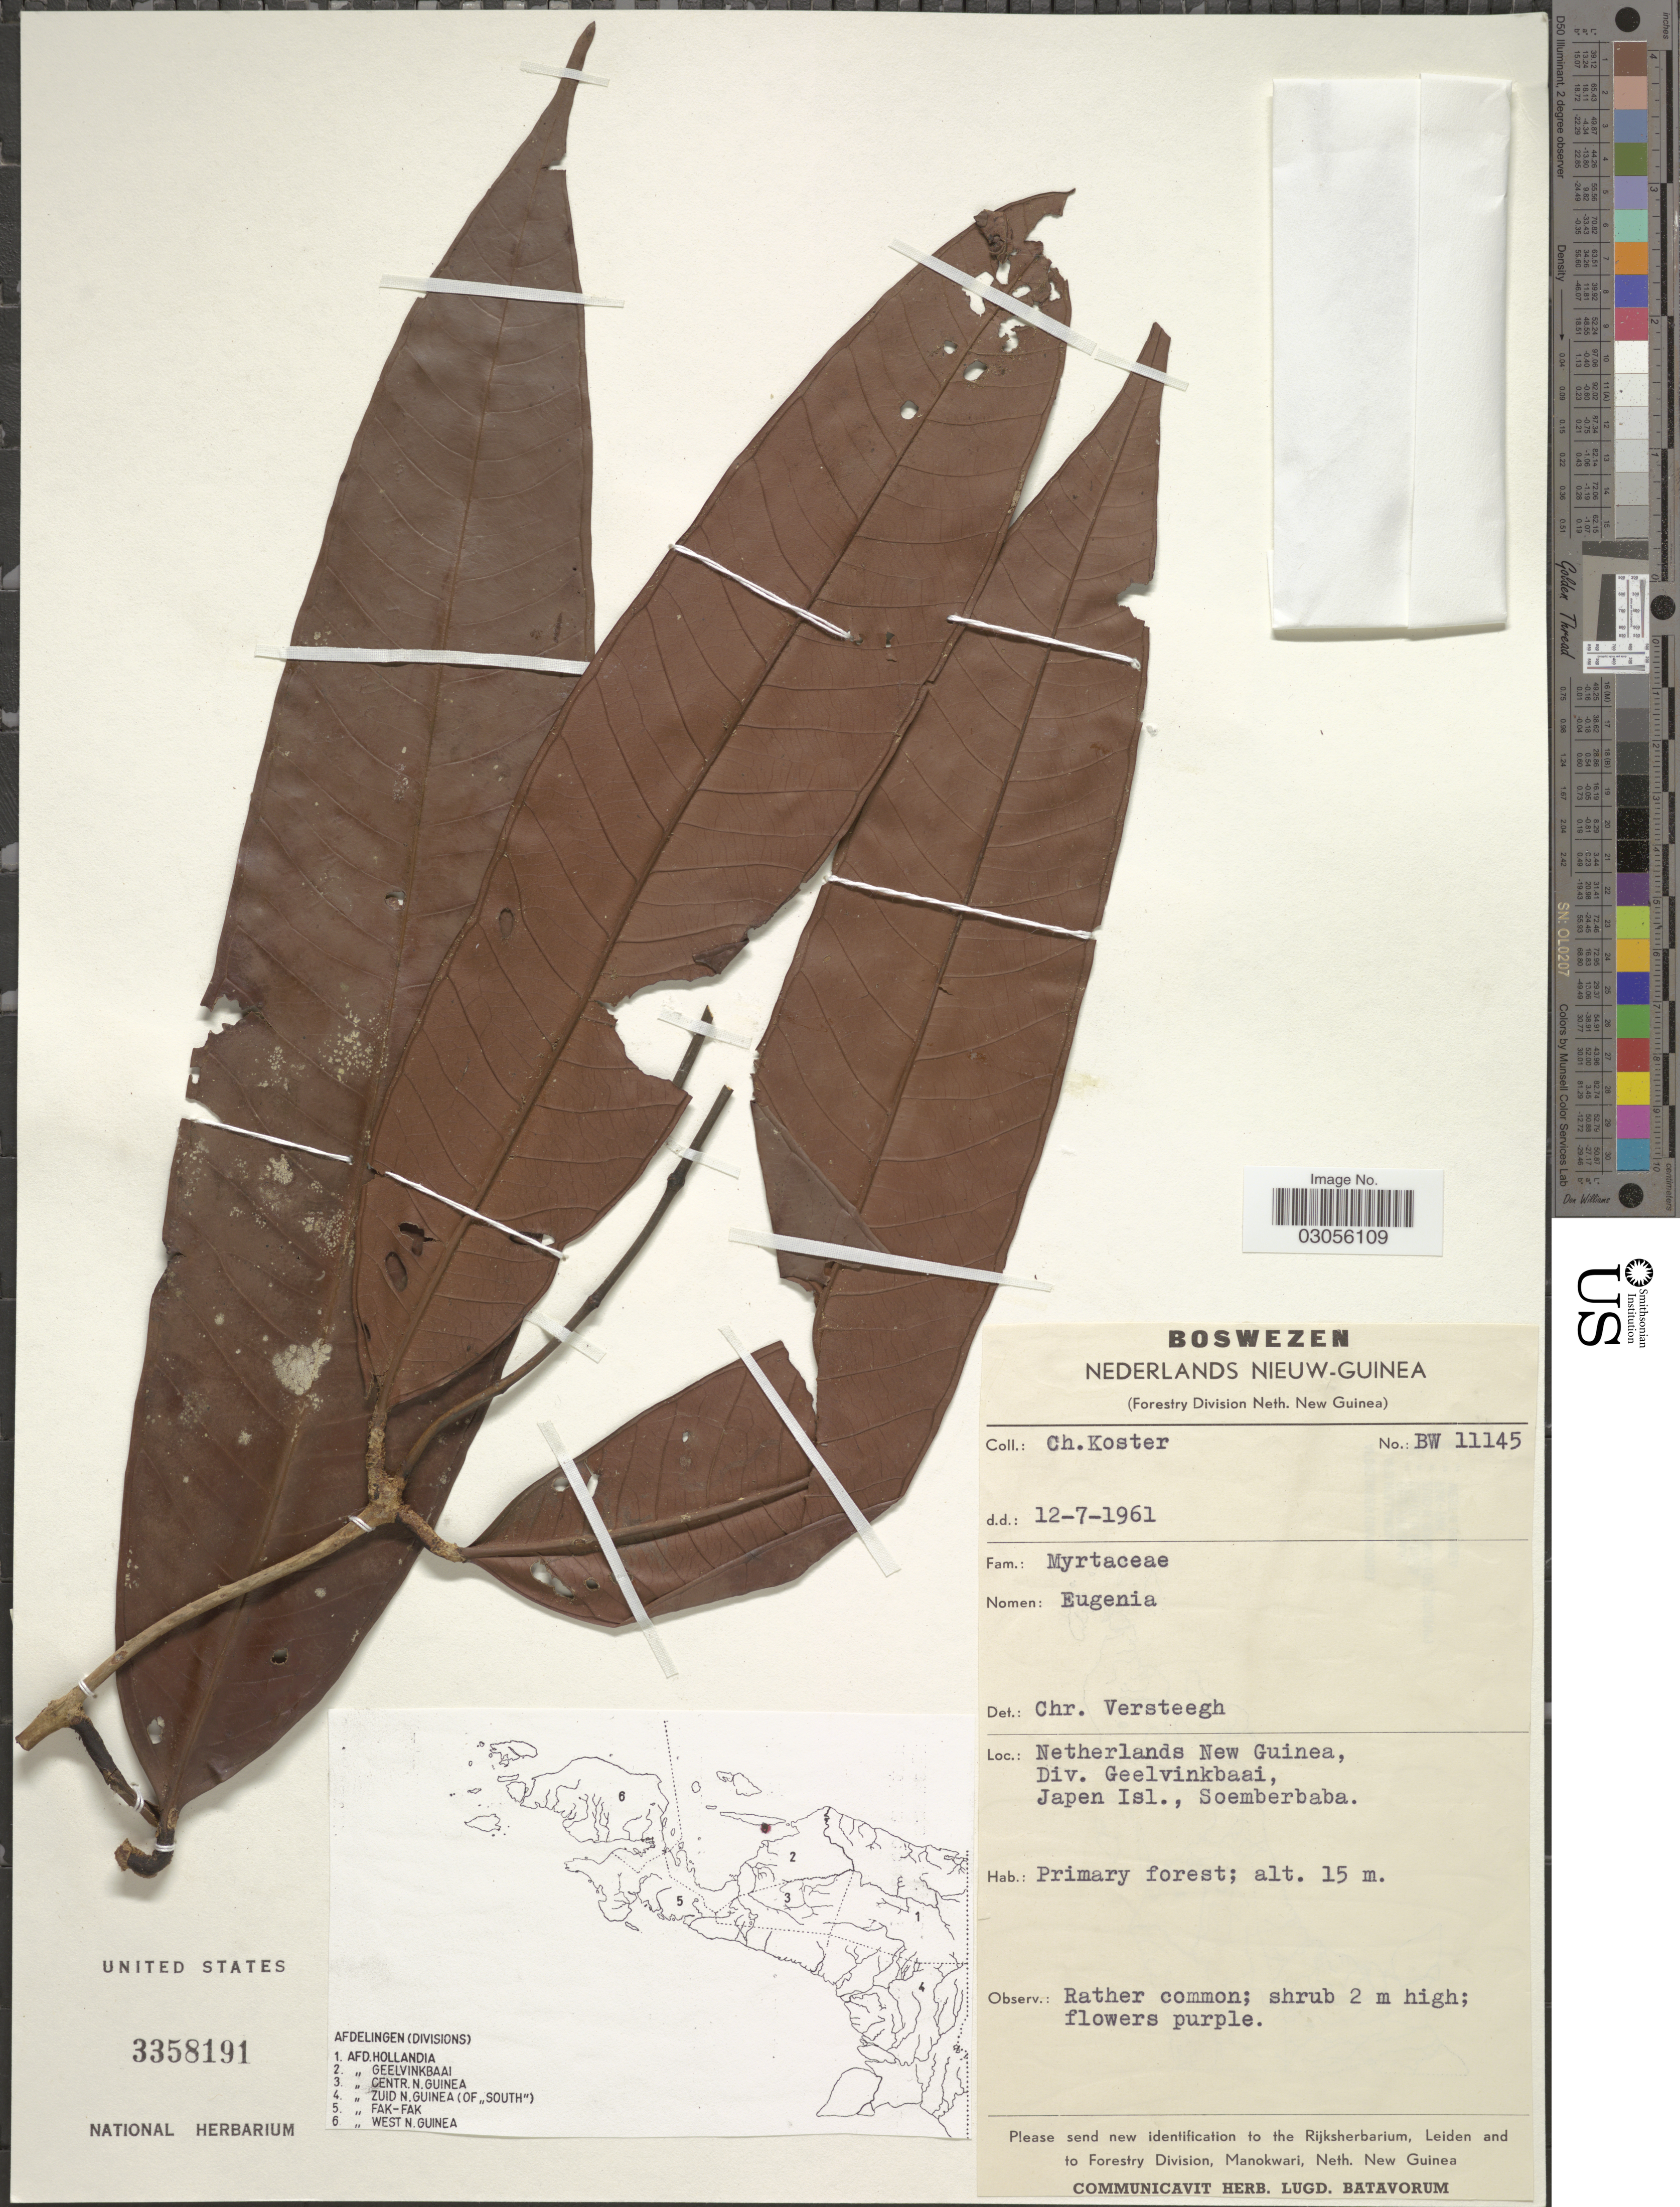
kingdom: Plantae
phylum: Tracheophyta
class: Magnoliopsida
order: Myrtales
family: Myrtaceae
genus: Syzygium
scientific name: Syzygium sp.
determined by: Strong, M. T., (US), Smithsonian Institution - National Museum of Natural History (UNITED STATES)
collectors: C. Koster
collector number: BW 11145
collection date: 1961-07-12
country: Indonesia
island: New Guinea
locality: Netherlands New Guinea. Div. Geelvinkbaai, Japen Isl., Soemberbaba.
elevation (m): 15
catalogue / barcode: US 3358191